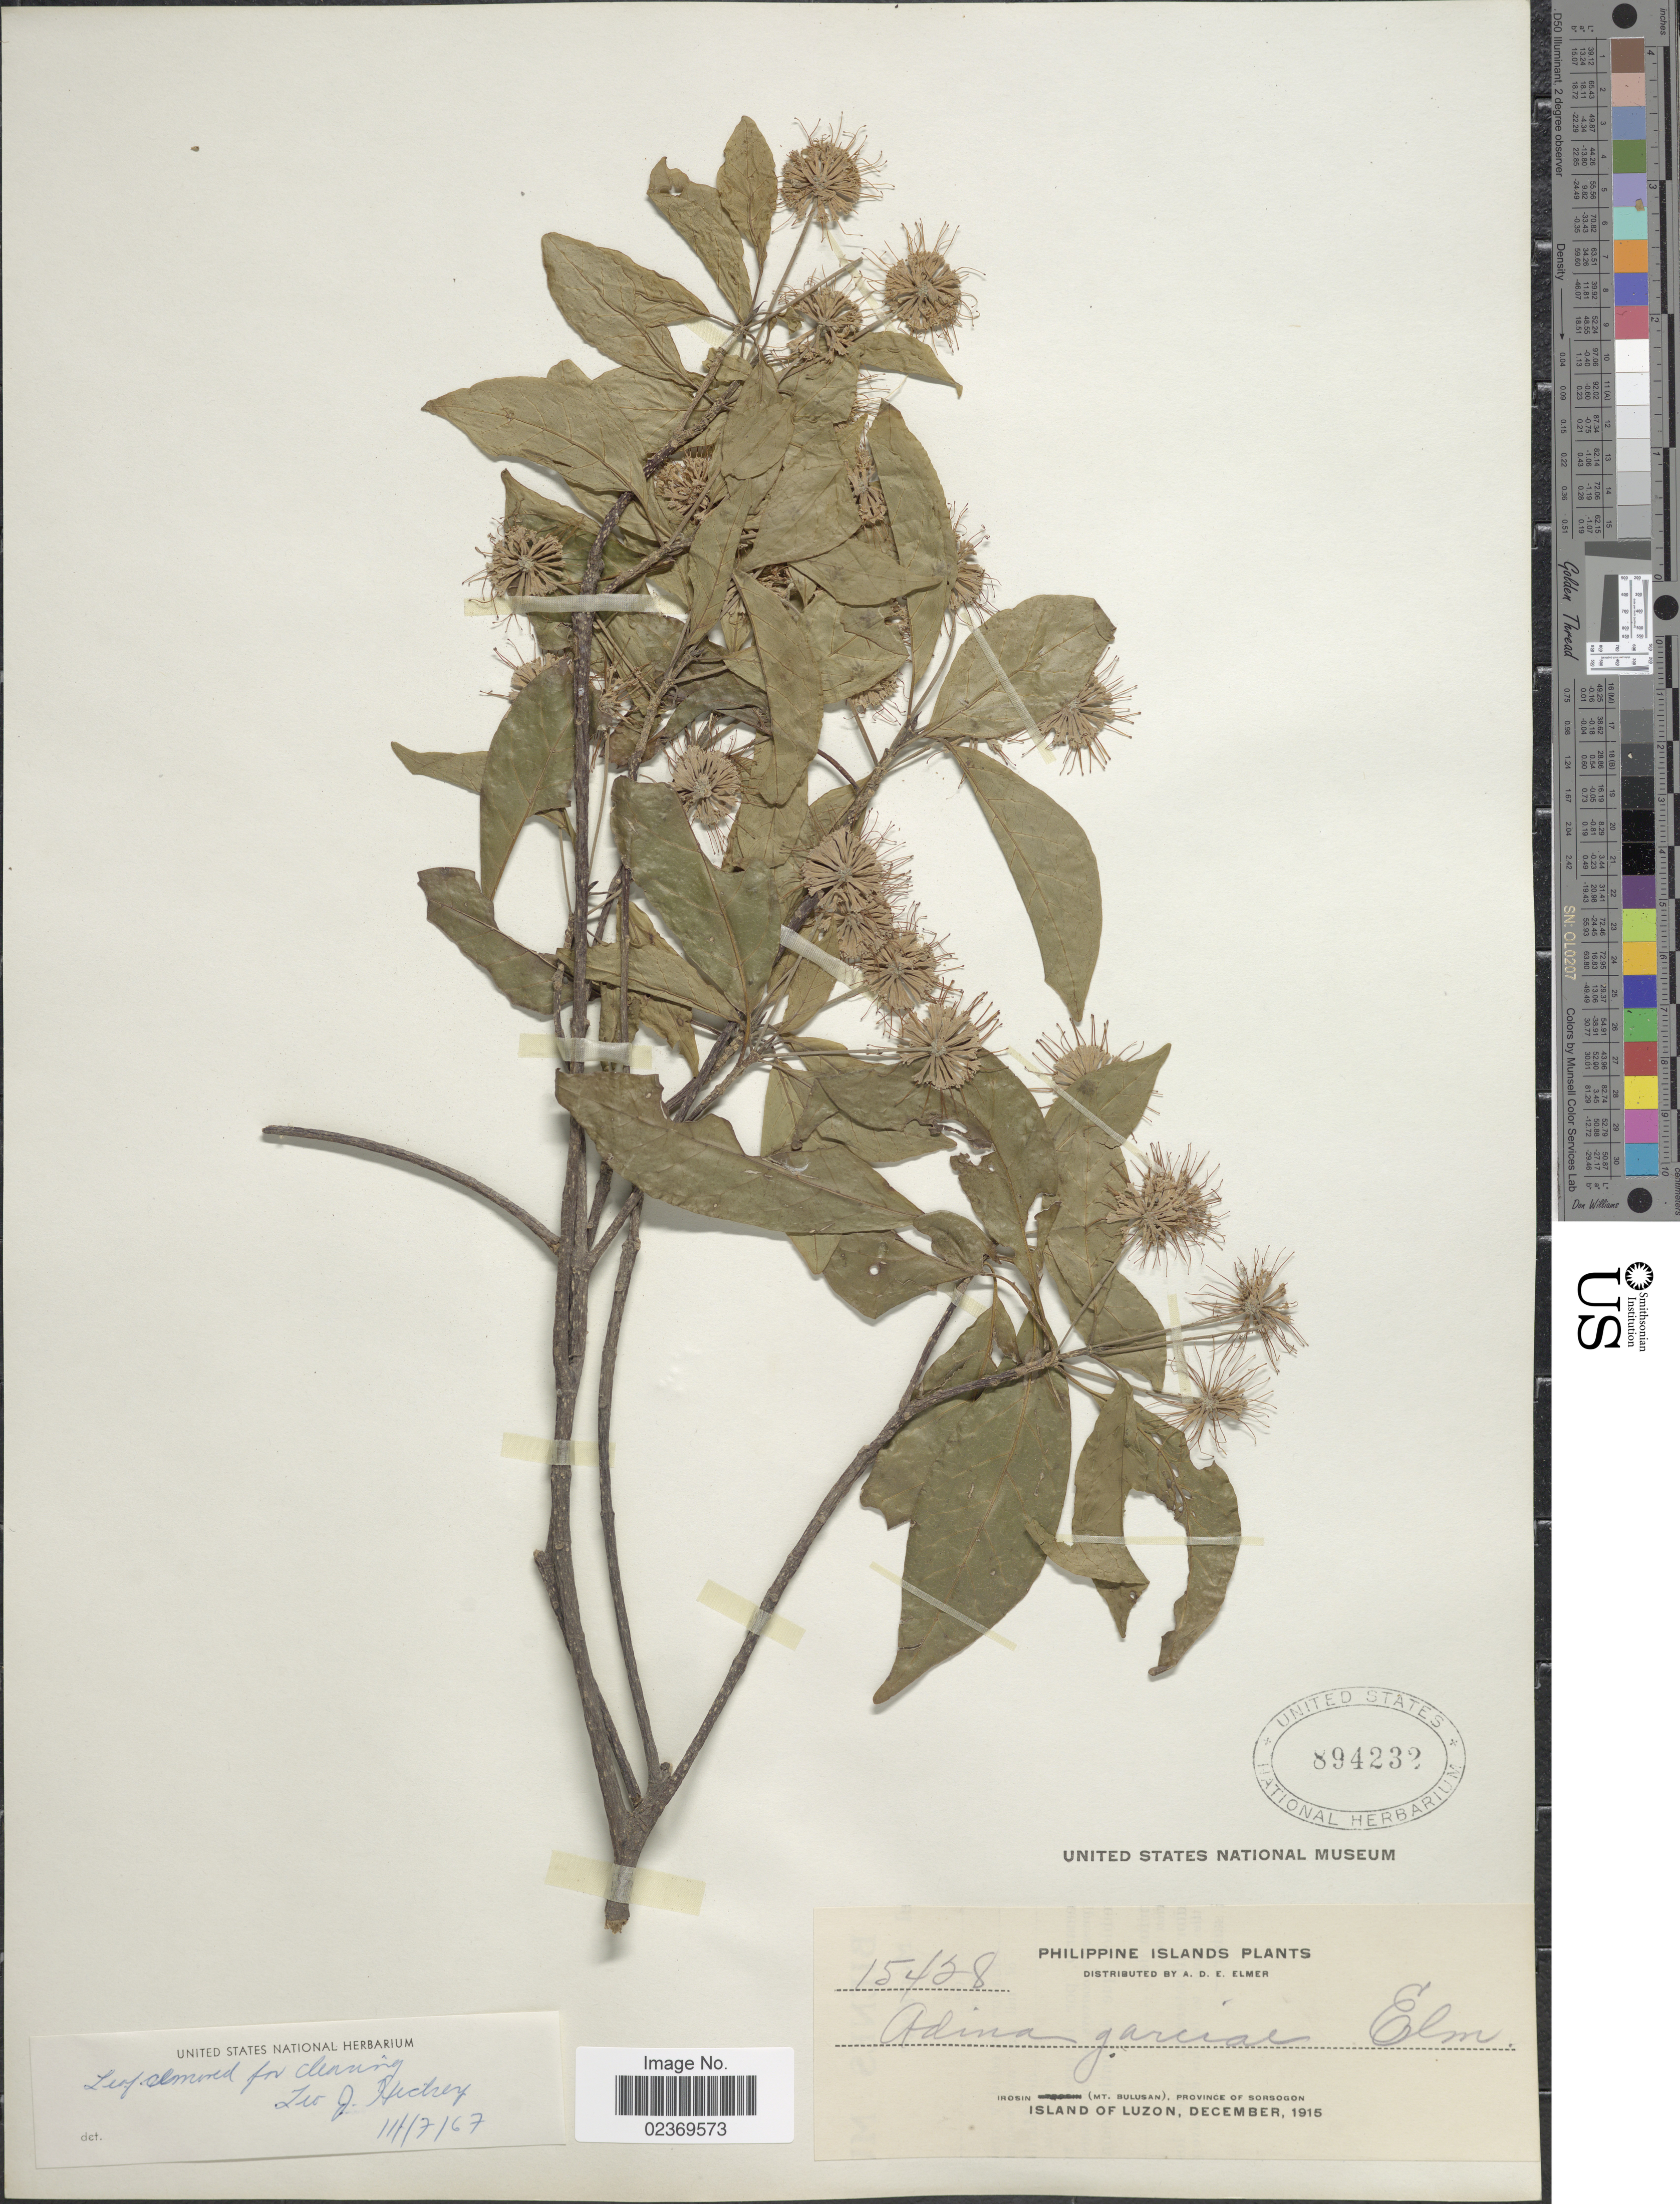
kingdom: Plantae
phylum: Tracheophyta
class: Magnoliopsida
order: Gentianales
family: Rubiaceae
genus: Adina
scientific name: Adina multifolia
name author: Havil.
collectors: A. D. E. Elmer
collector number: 15428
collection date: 1915-12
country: Philippines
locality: Irosin (mt. Bulusan), Province of Sorsogon, Island of Luzon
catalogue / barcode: US 894232